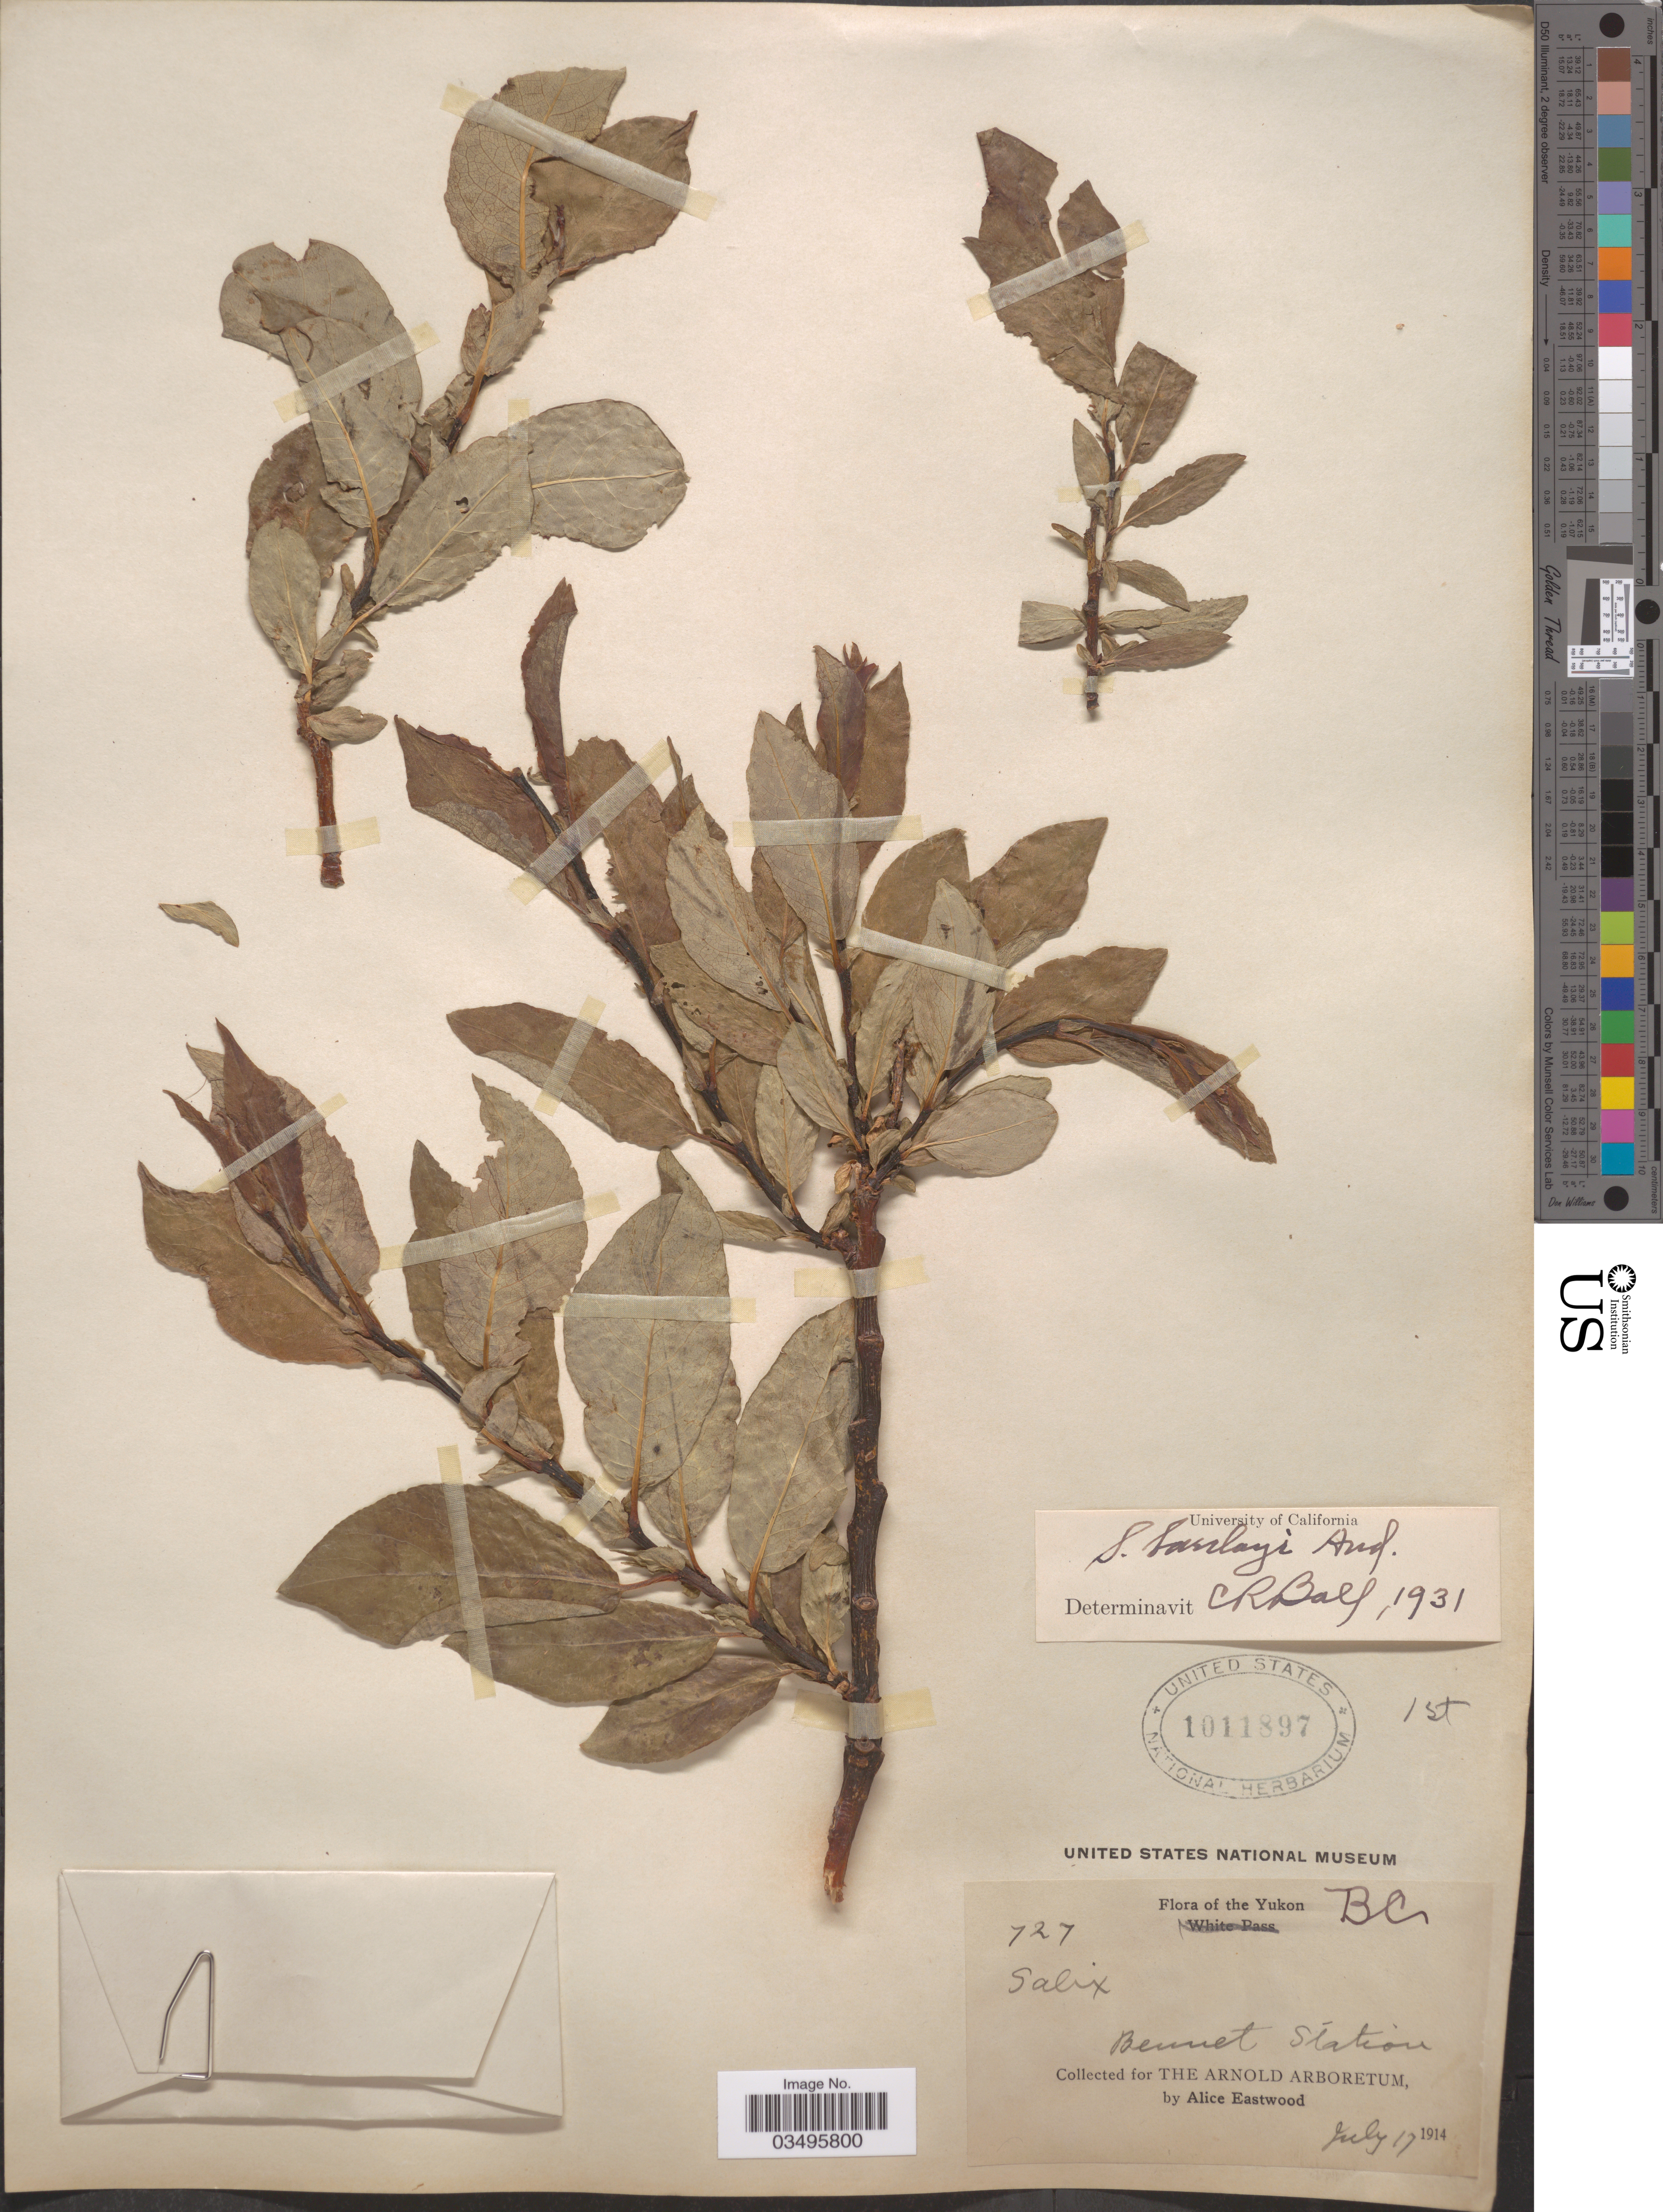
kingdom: Plantae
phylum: Tracheophyta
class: Magnoliopsida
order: Malpighiales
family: Salicaceae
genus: Salix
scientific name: Salix barclayi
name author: Andersson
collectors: A. Eastwood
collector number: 727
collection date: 1914-07-17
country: Canada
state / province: British Columbia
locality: Yukon, BC. Bennet Station.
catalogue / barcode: US 1011897